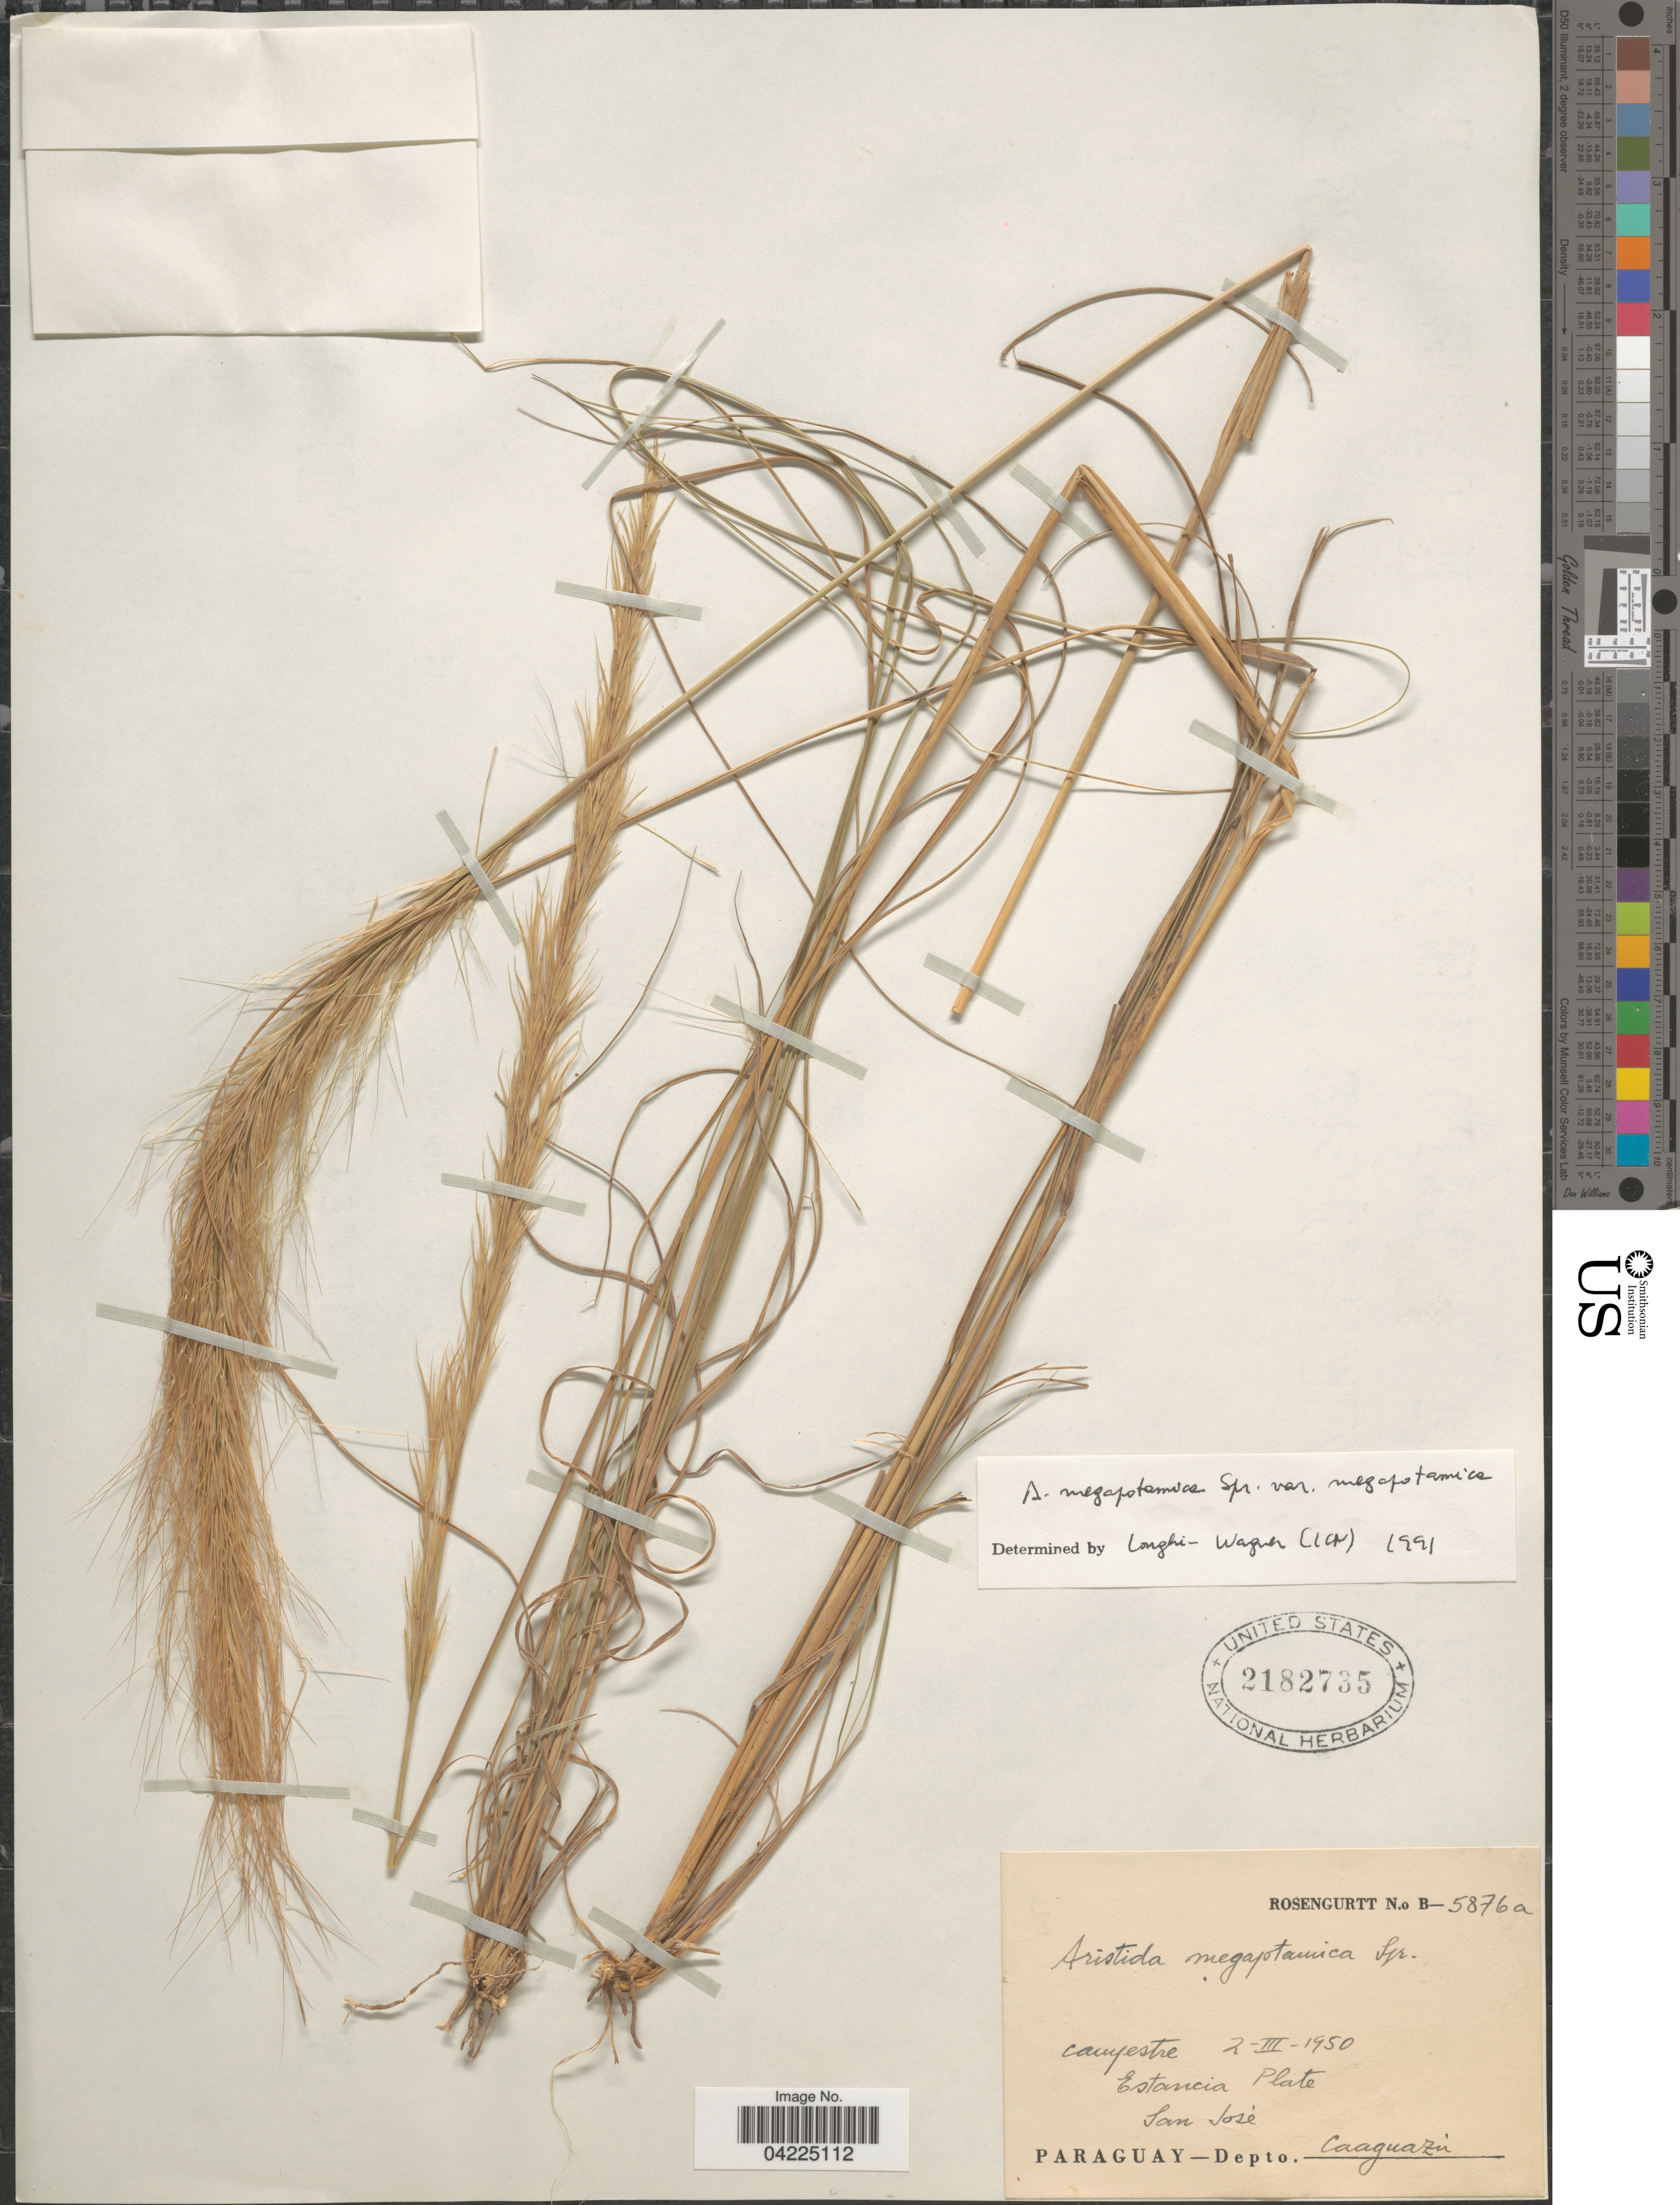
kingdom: Plantae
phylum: Tracheophyta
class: Liliopsida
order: Poales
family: Poaceae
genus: Aristida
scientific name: Aristida megapotamica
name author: Spreng.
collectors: Rosengurtt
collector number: B-5876a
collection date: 1950-03-02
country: Paraguay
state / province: Caaguazu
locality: Cauyestre. Estancia Plate. San José. Depto. Caaguazu.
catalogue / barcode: US 2182735